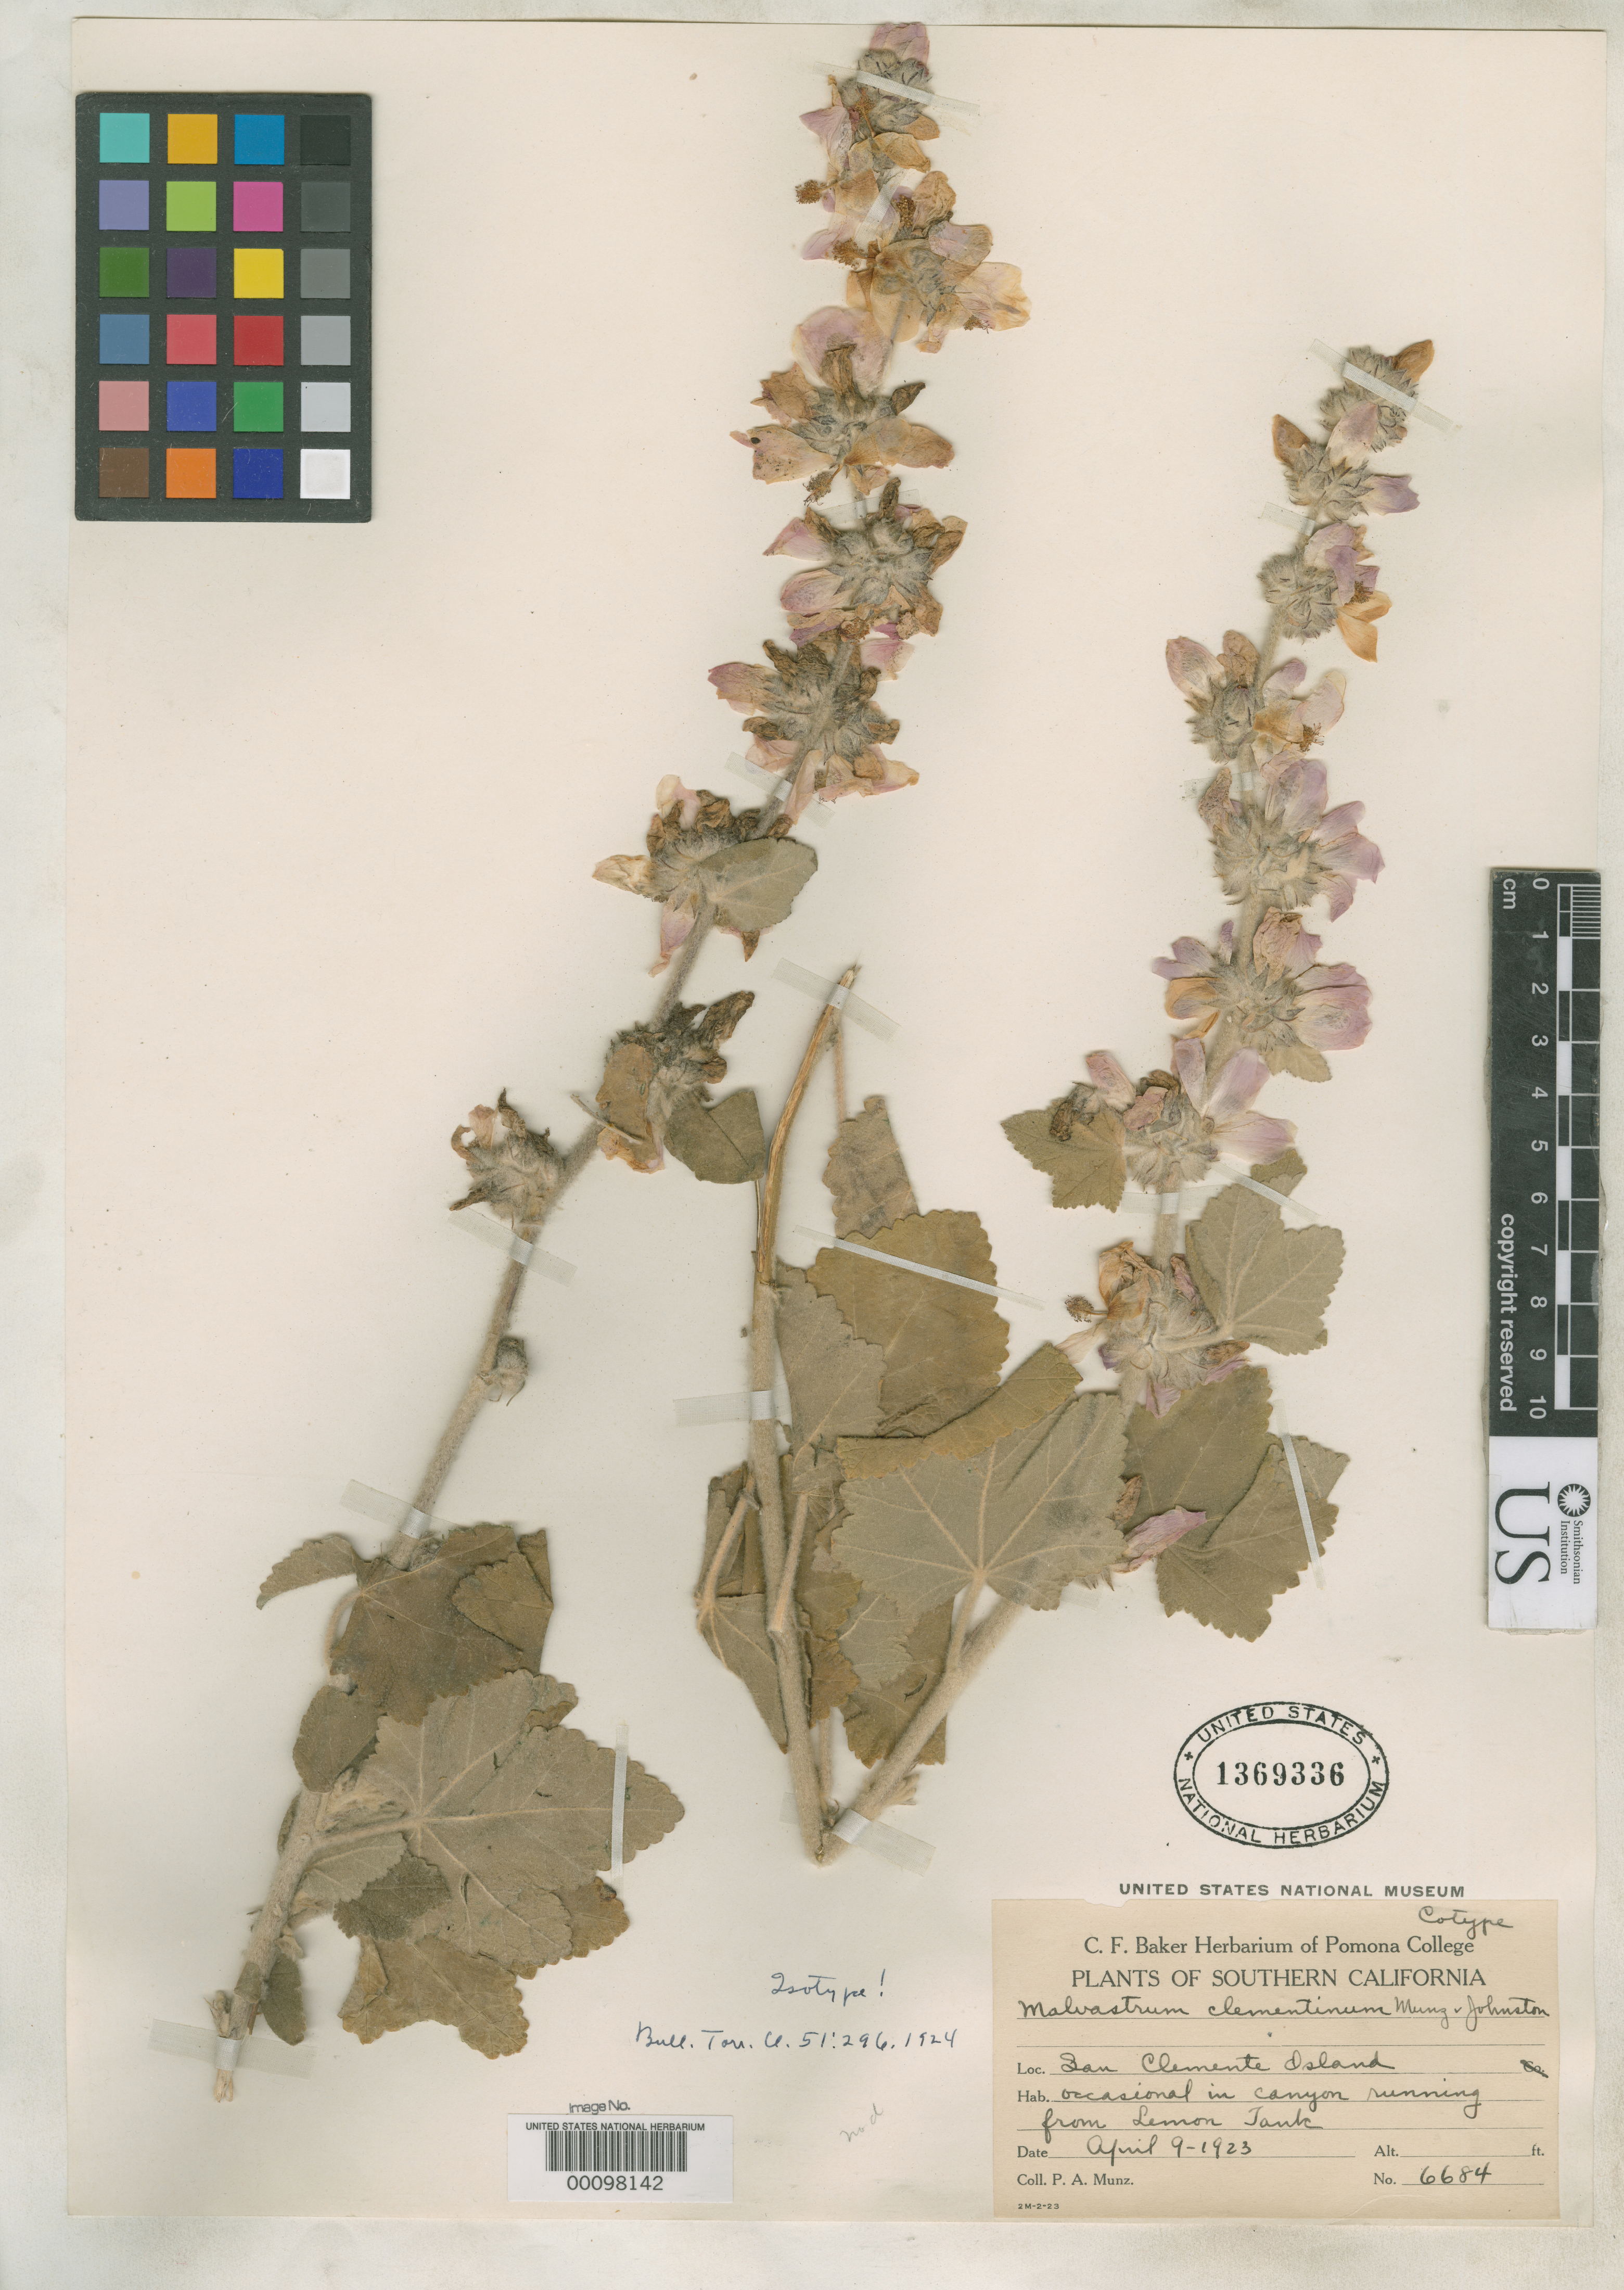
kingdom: Plantae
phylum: Tracheophyta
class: Magnoliopsida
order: Malvales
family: Malvaceae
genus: Malvastrum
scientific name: Malvastrum clementinum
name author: Munz & I.M. Johnst.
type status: Isotype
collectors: P. A. Munz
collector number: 6684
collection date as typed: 09 Apr 1923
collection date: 1923-04-09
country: United States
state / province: California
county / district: Los Angeles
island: San Clemente Island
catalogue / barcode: US 1369336